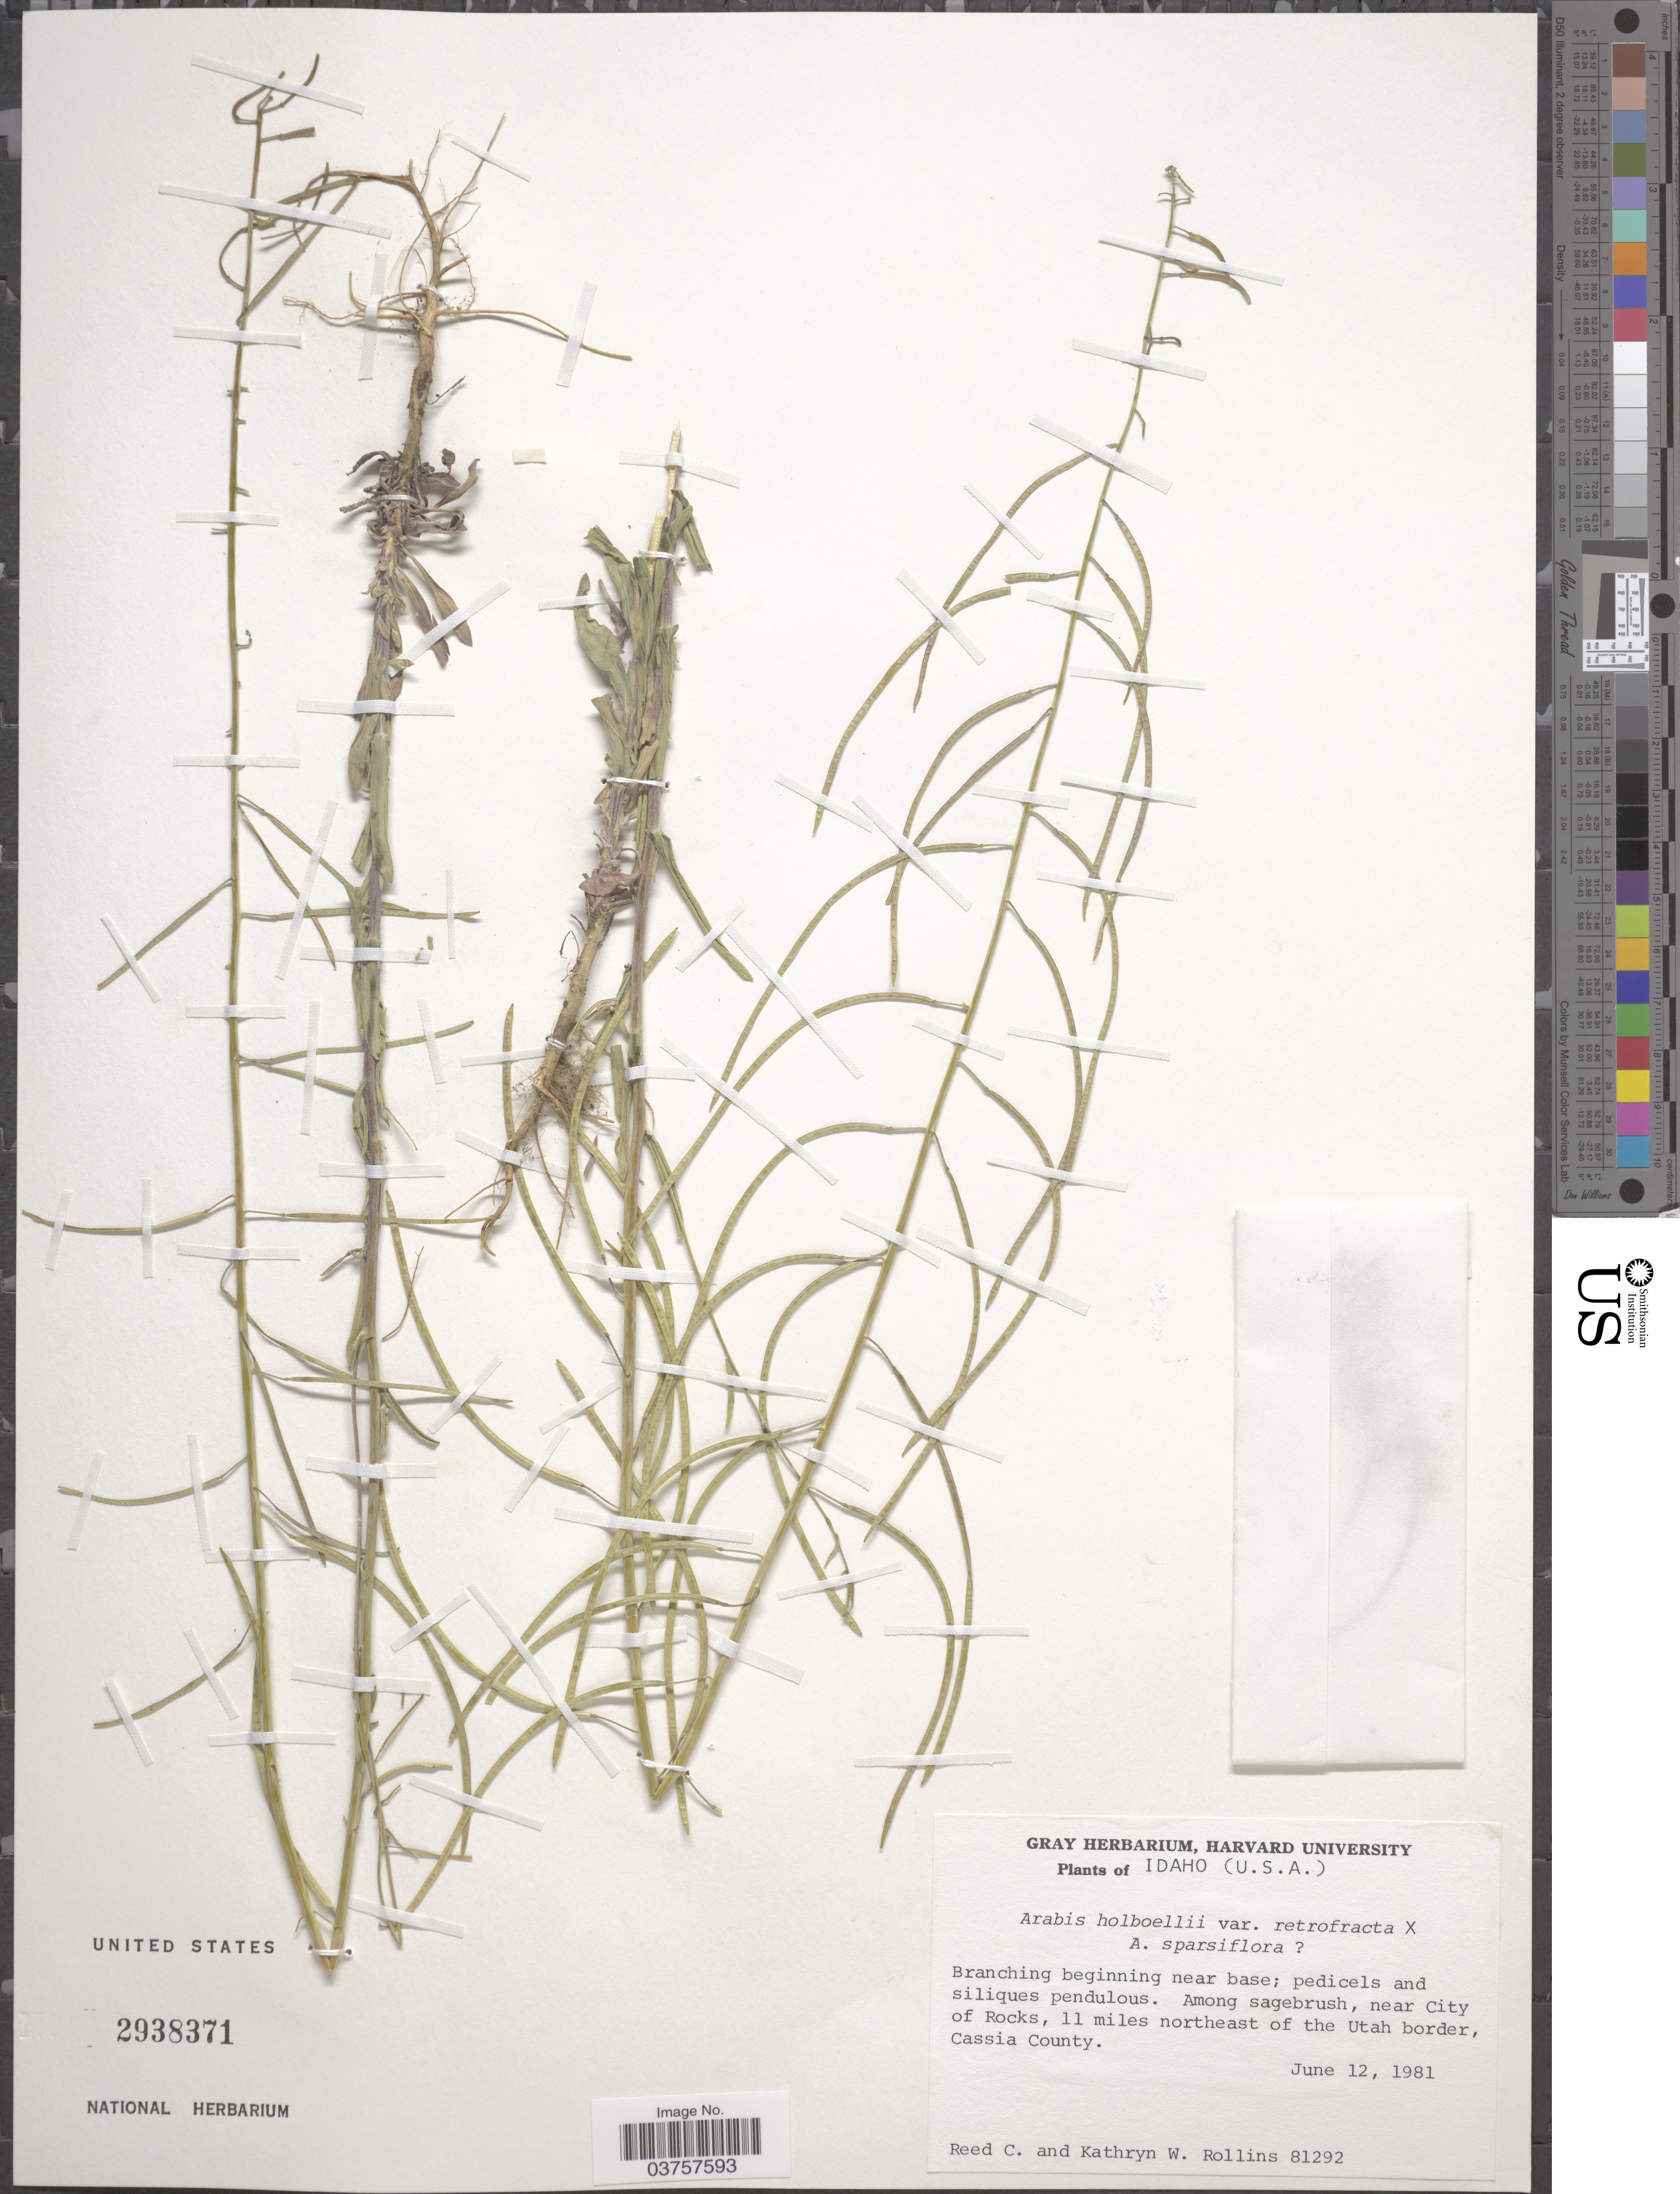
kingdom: Plantae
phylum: Tracheophyta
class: Magnoliopsida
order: Brassicales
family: Brassicaceae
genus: Arabis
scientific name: Arabis holboellii var. retrofracta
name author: Rydb.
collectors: R. C. Rollins & K. W. Rollins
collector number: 81292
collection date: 1981-06-12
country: United States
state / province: Idaho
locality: Near City of Rocks, 11 miles northeast of the Utah border, Cassia County.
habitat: among sagebrush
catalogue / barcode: US 2938371